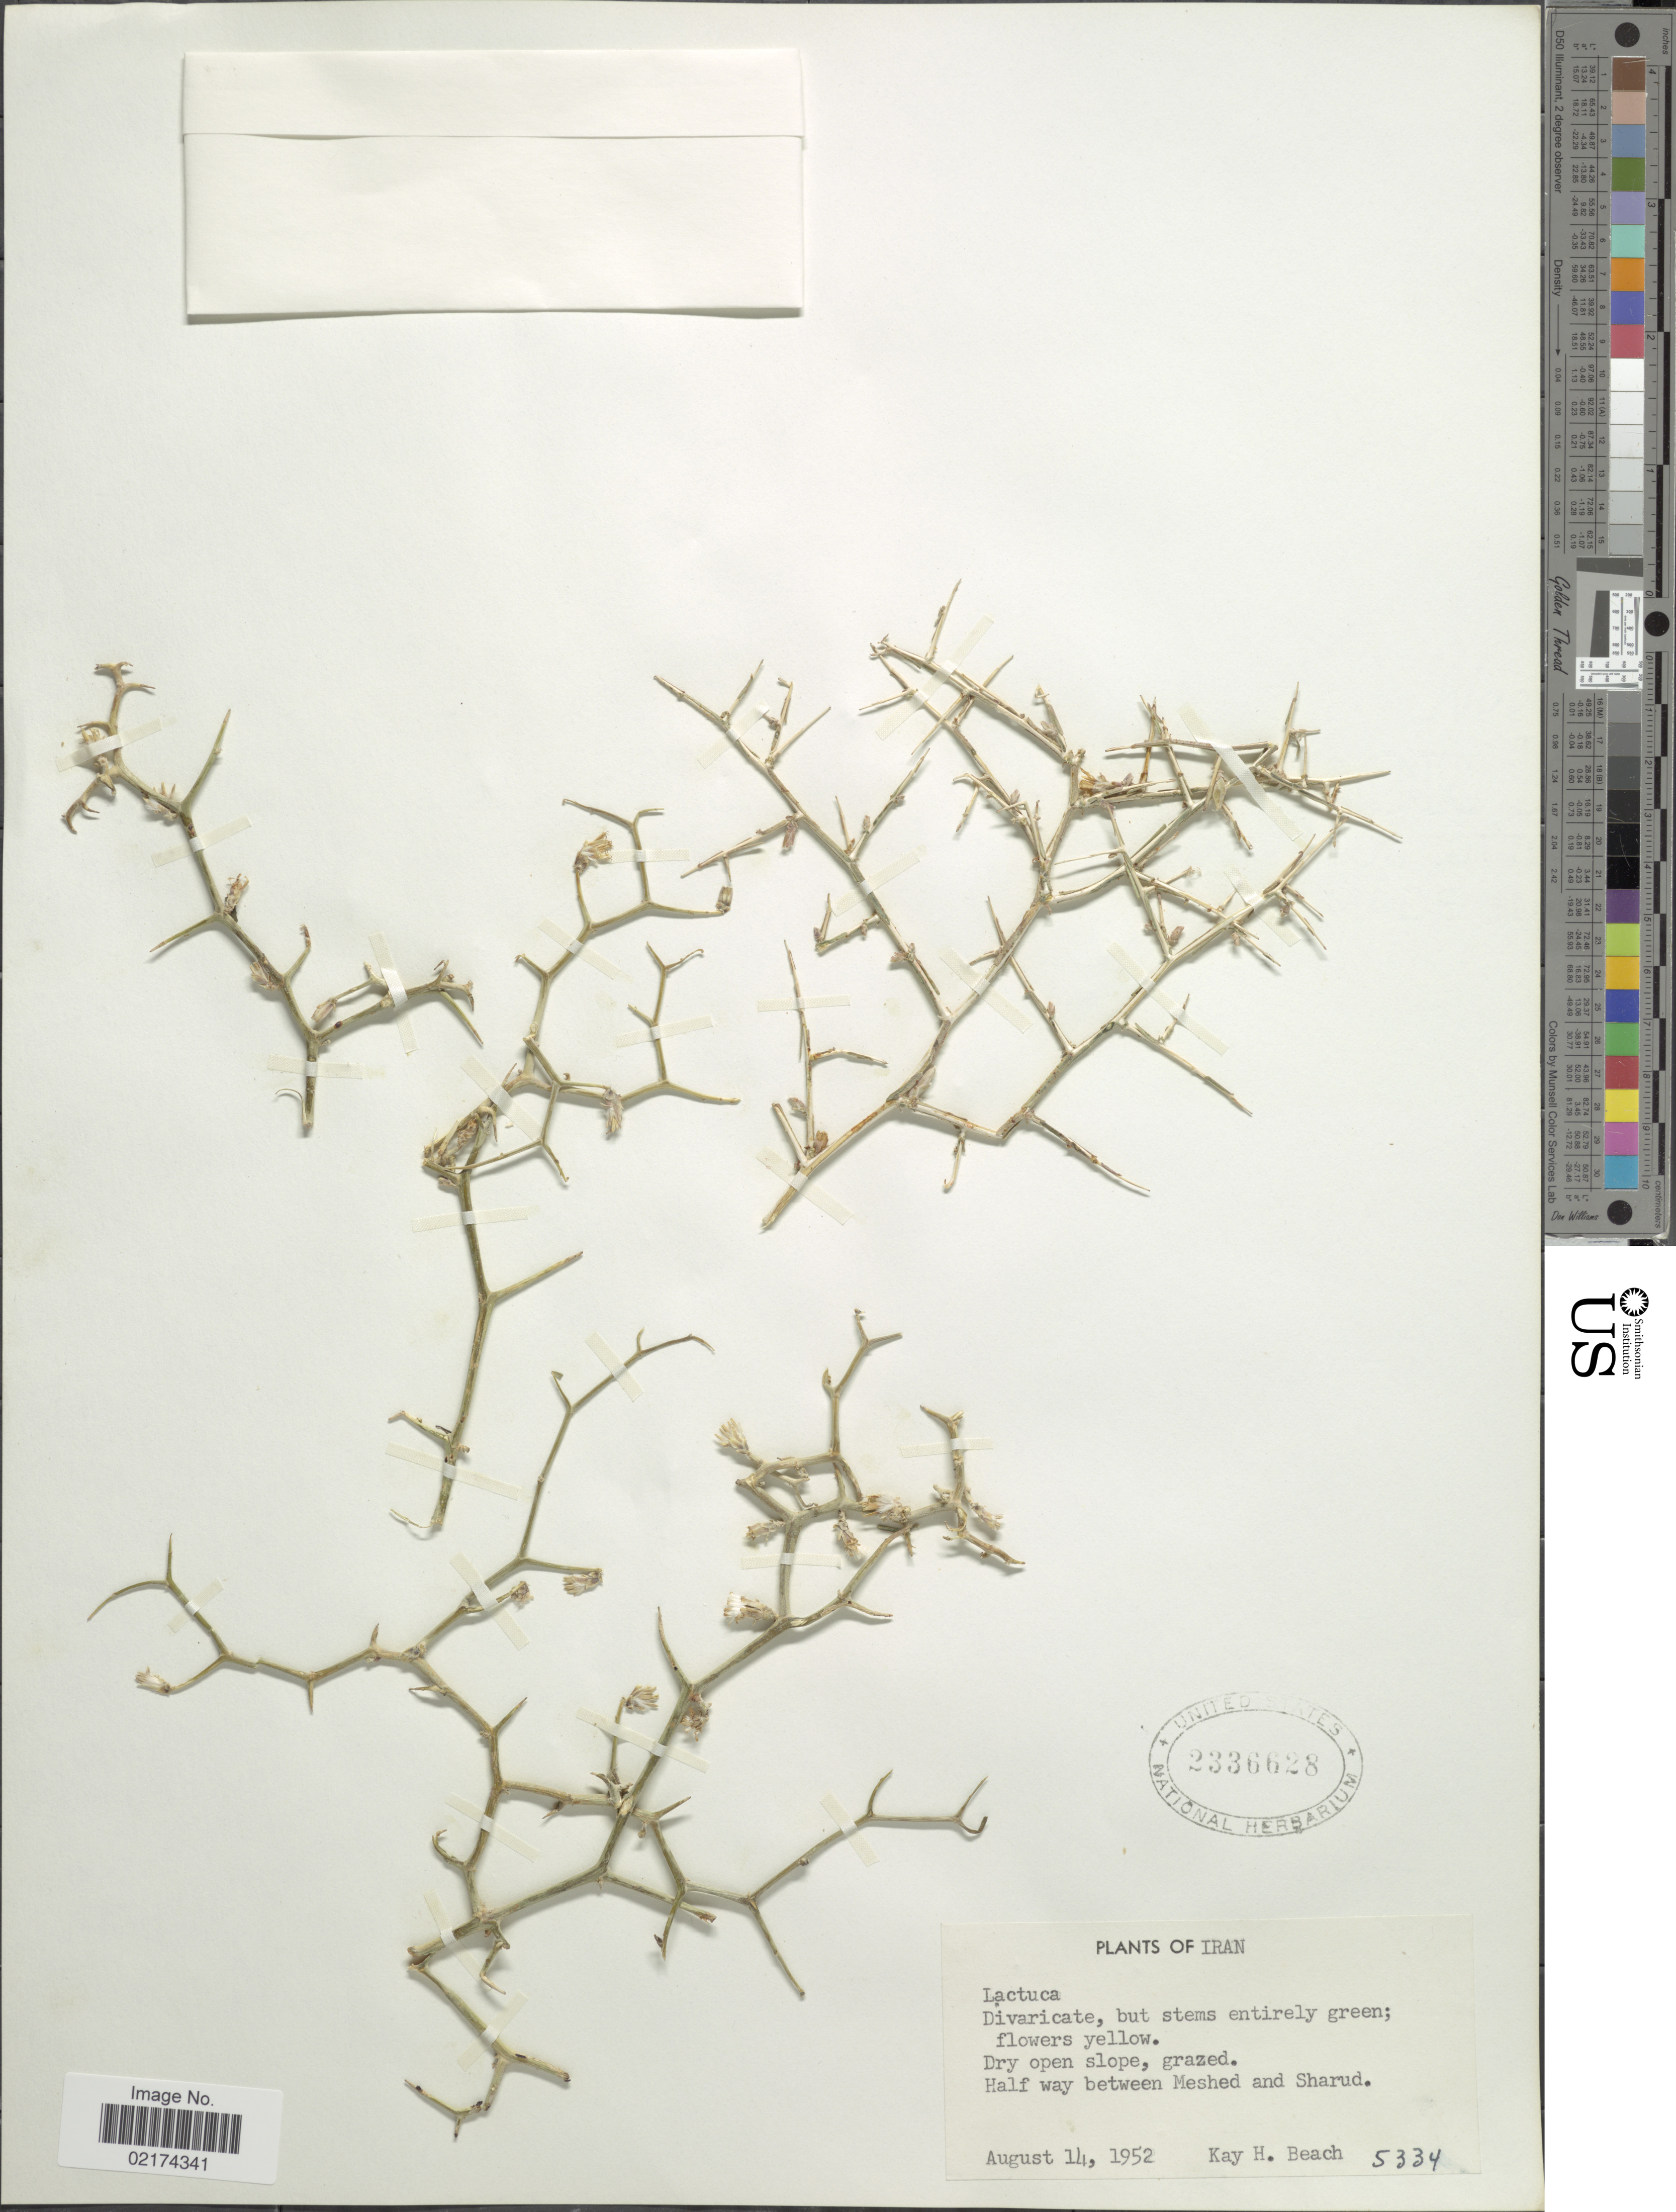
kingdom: Plantae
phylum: Tracheophyta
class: Magnoliopsida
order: Asterales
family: Asteraceae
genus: Lactuca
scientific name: Lactuca sp.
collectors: K. H. Beach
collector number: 5334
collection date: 1952-08-14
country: Iran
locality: Half way between Meshed and Sharud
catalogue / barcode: US 2336628